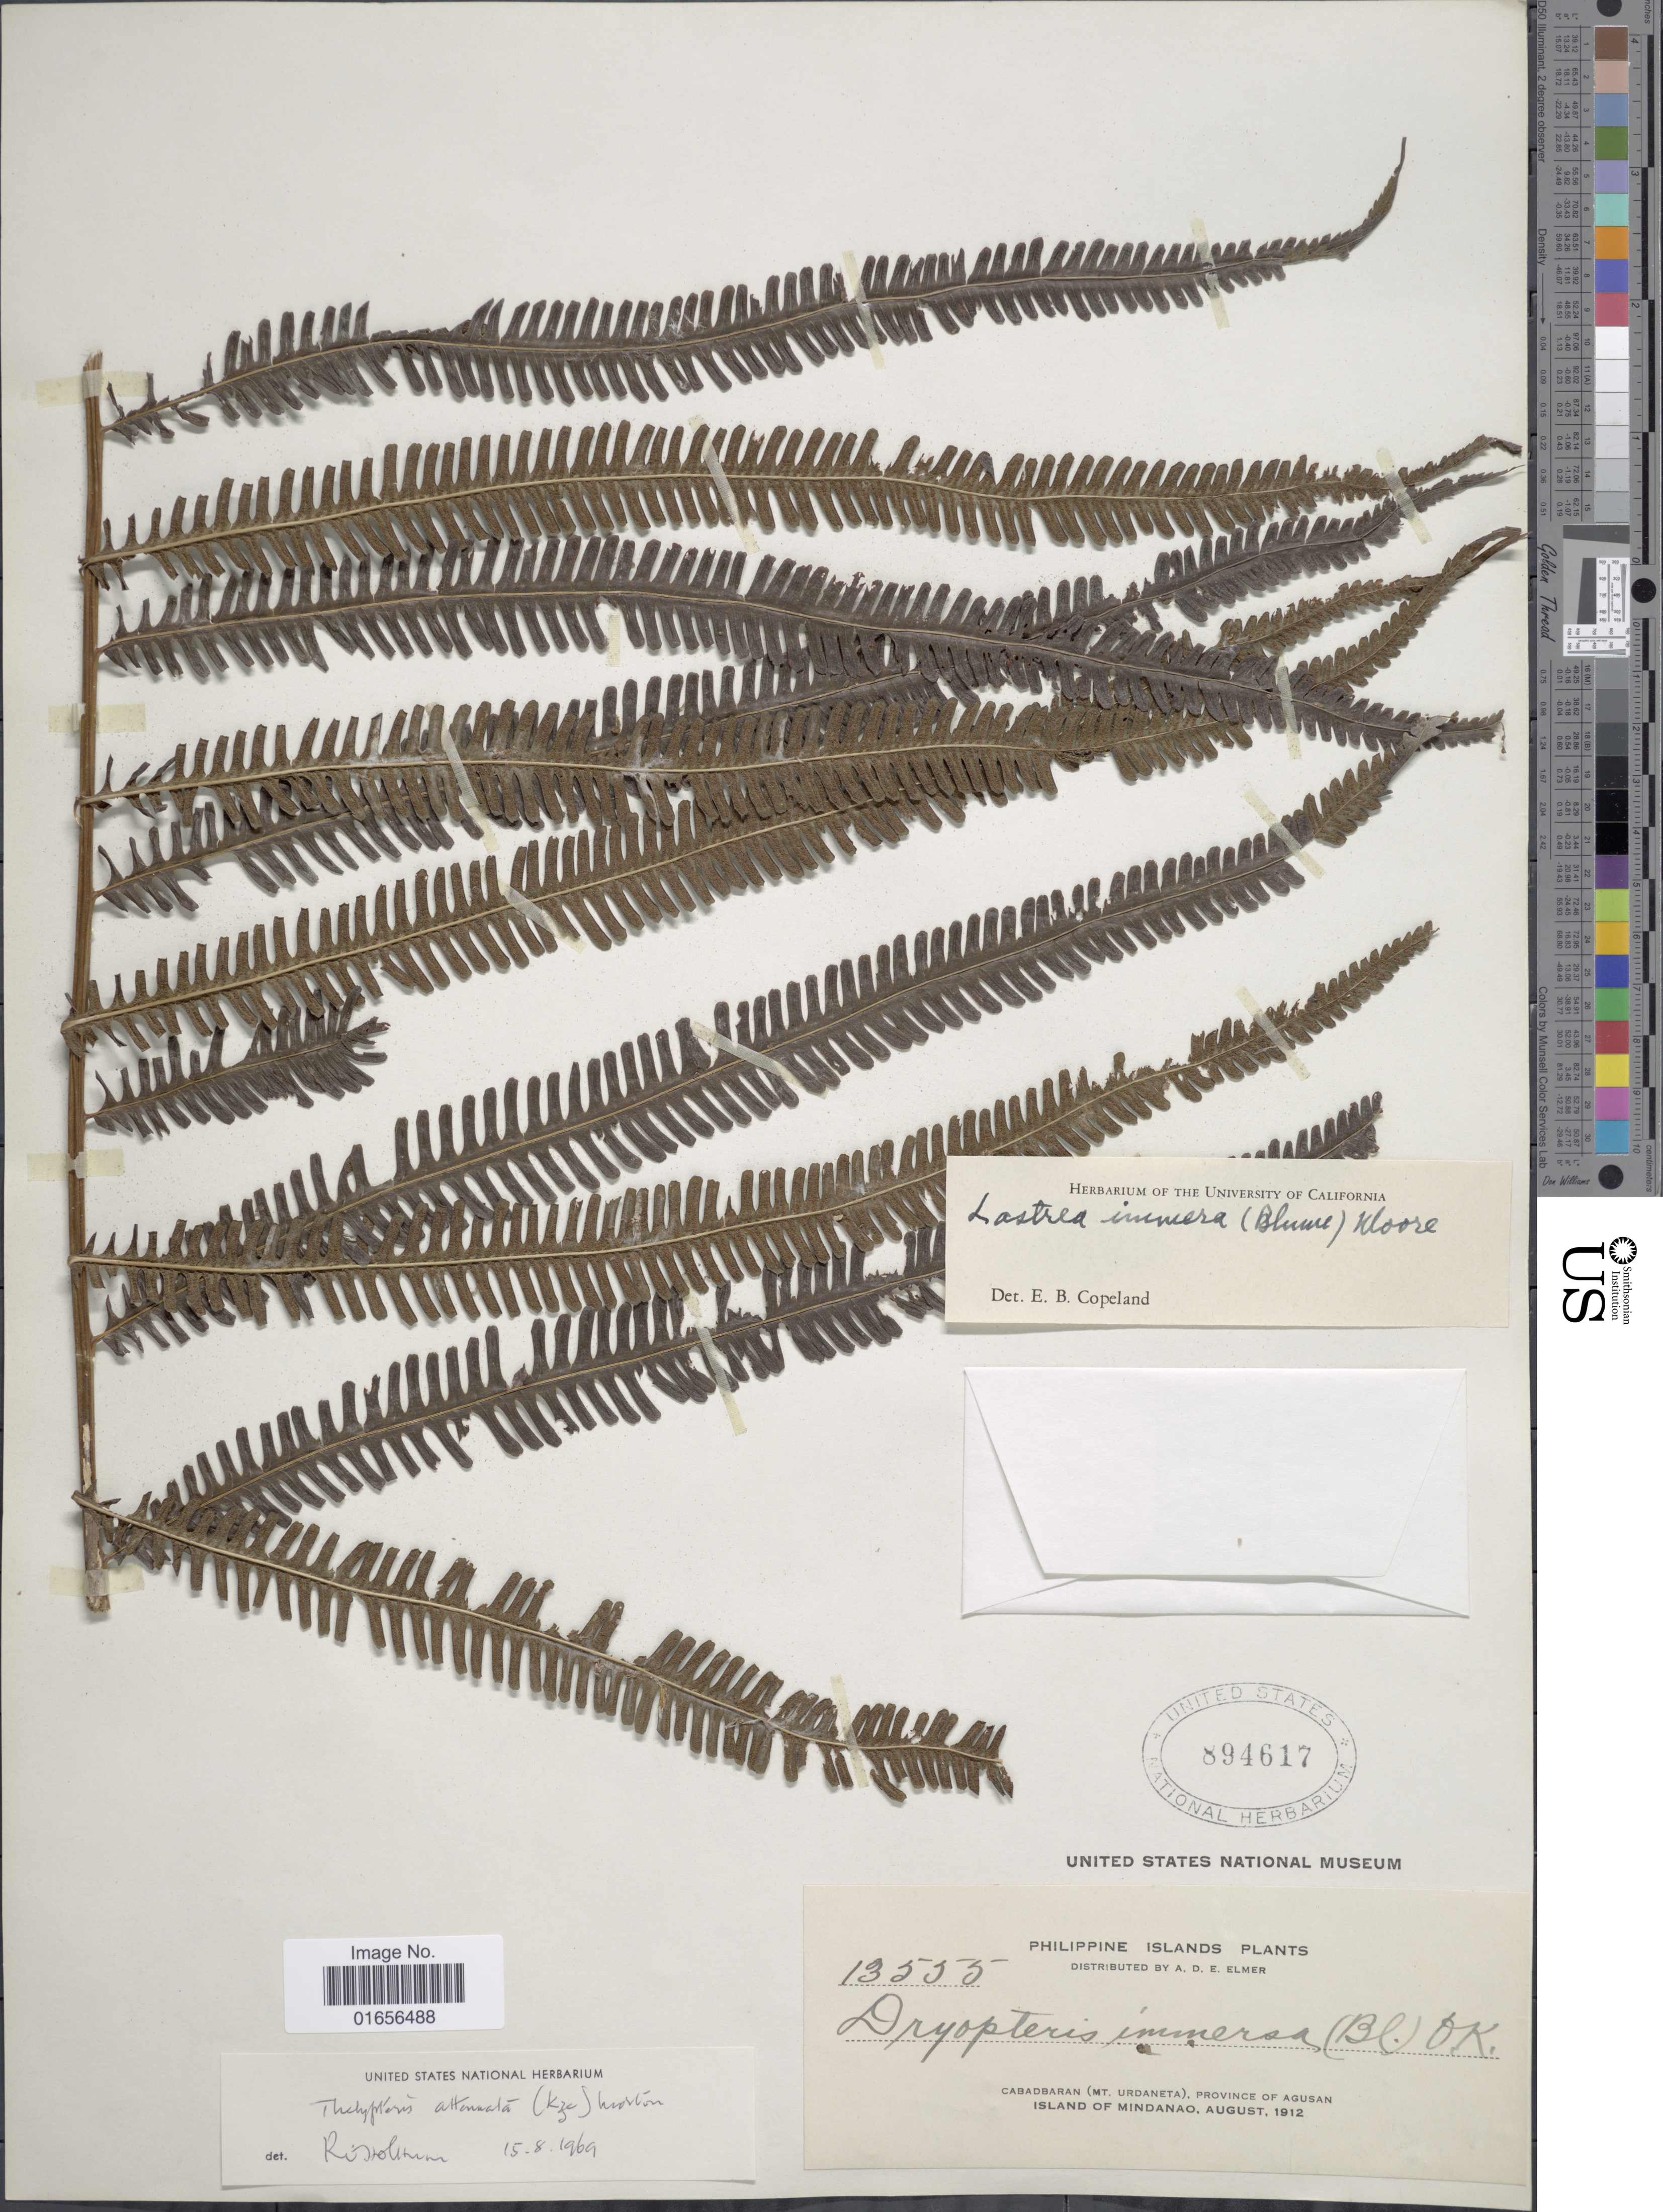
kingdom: Plantae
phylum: Tracheophyta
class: Polypodiopsida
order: Polypodiales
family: Thelypteridaceae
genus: Amphineuron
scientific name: Amphineuron attenuatum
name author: (Kunze) Holttum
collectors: A. D. E. Elmer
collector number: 13555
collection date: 1912-08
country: Philippines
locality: Philippines Islands, Cabadbaran (Mt. Urdaneta), Province of Agusan, Island of Mindanao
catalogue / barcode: US 894617